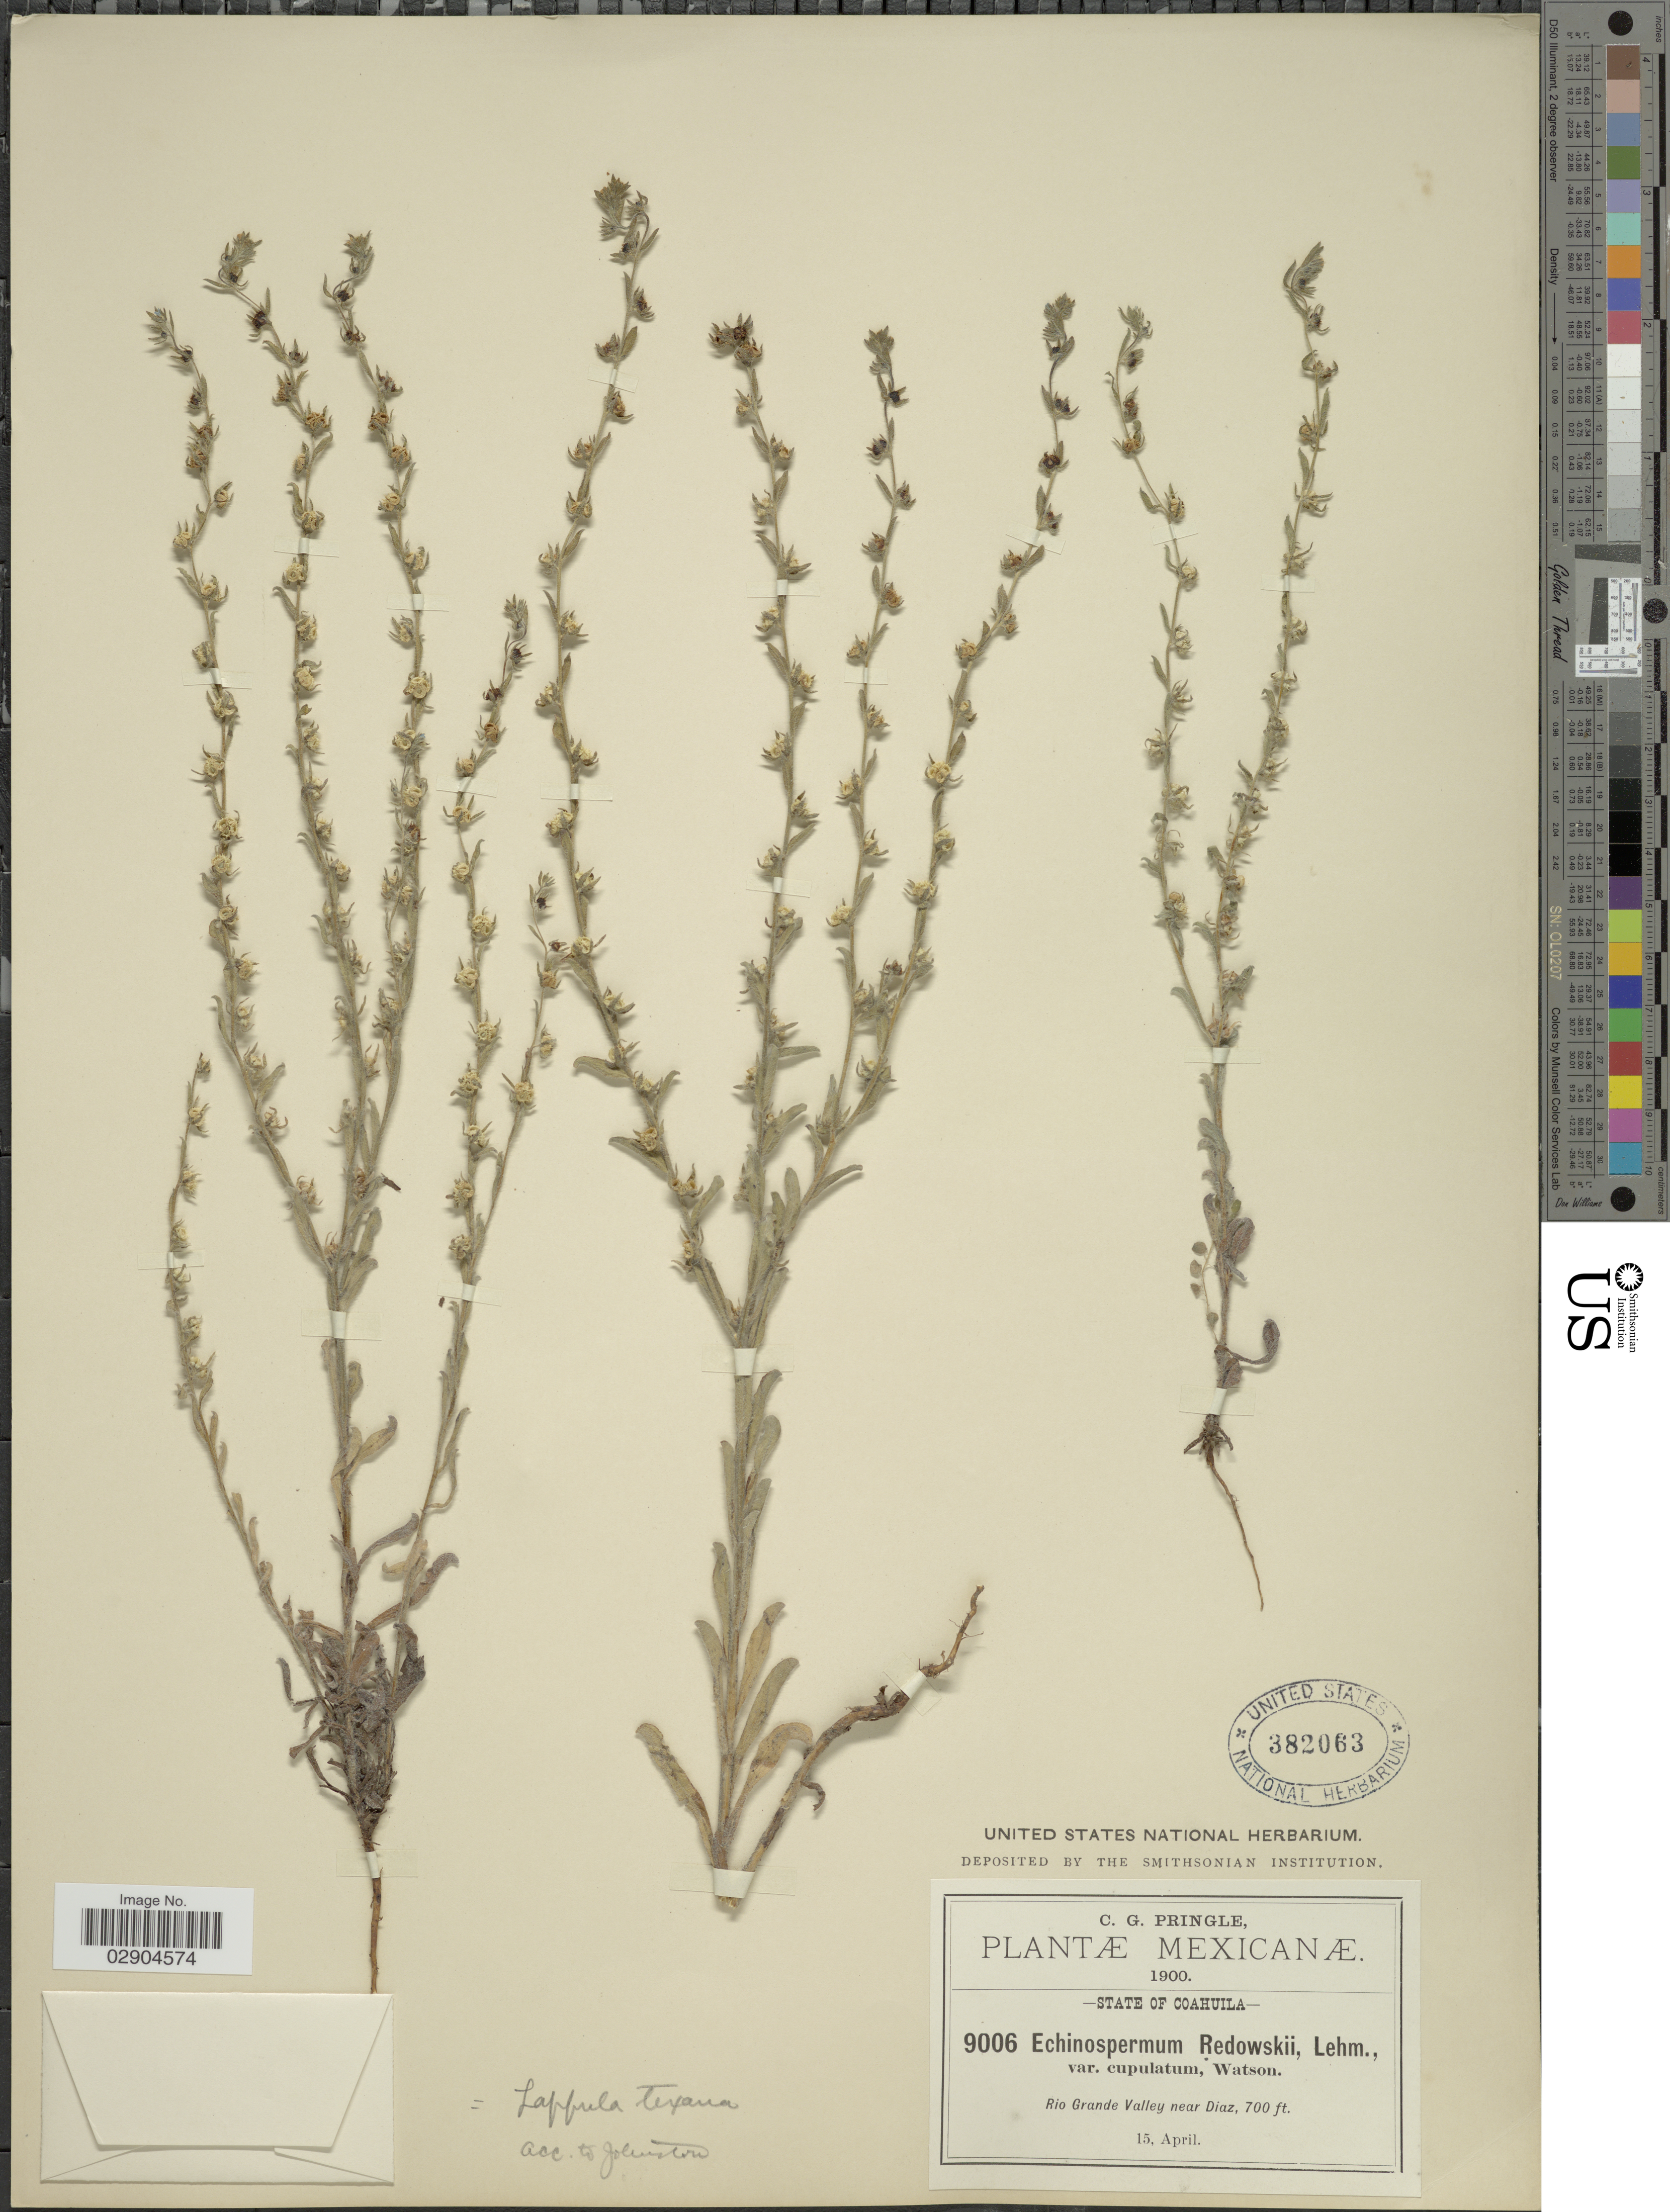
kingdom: Plantae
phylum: Tracheophyta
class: Magnoliopsida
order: Boraginales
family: Boraginaceae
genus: Lappula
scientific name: Lappula occidentalis var. cupulata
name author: (A. Gray) L.C. Higgins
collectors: C. G. Pringle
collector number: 9006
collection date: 1900-04-15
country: Mexico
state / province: Coahuila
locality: State of Coahuila. Rio Grande Valley near Diaz.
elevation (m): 213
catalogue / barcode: US 382063